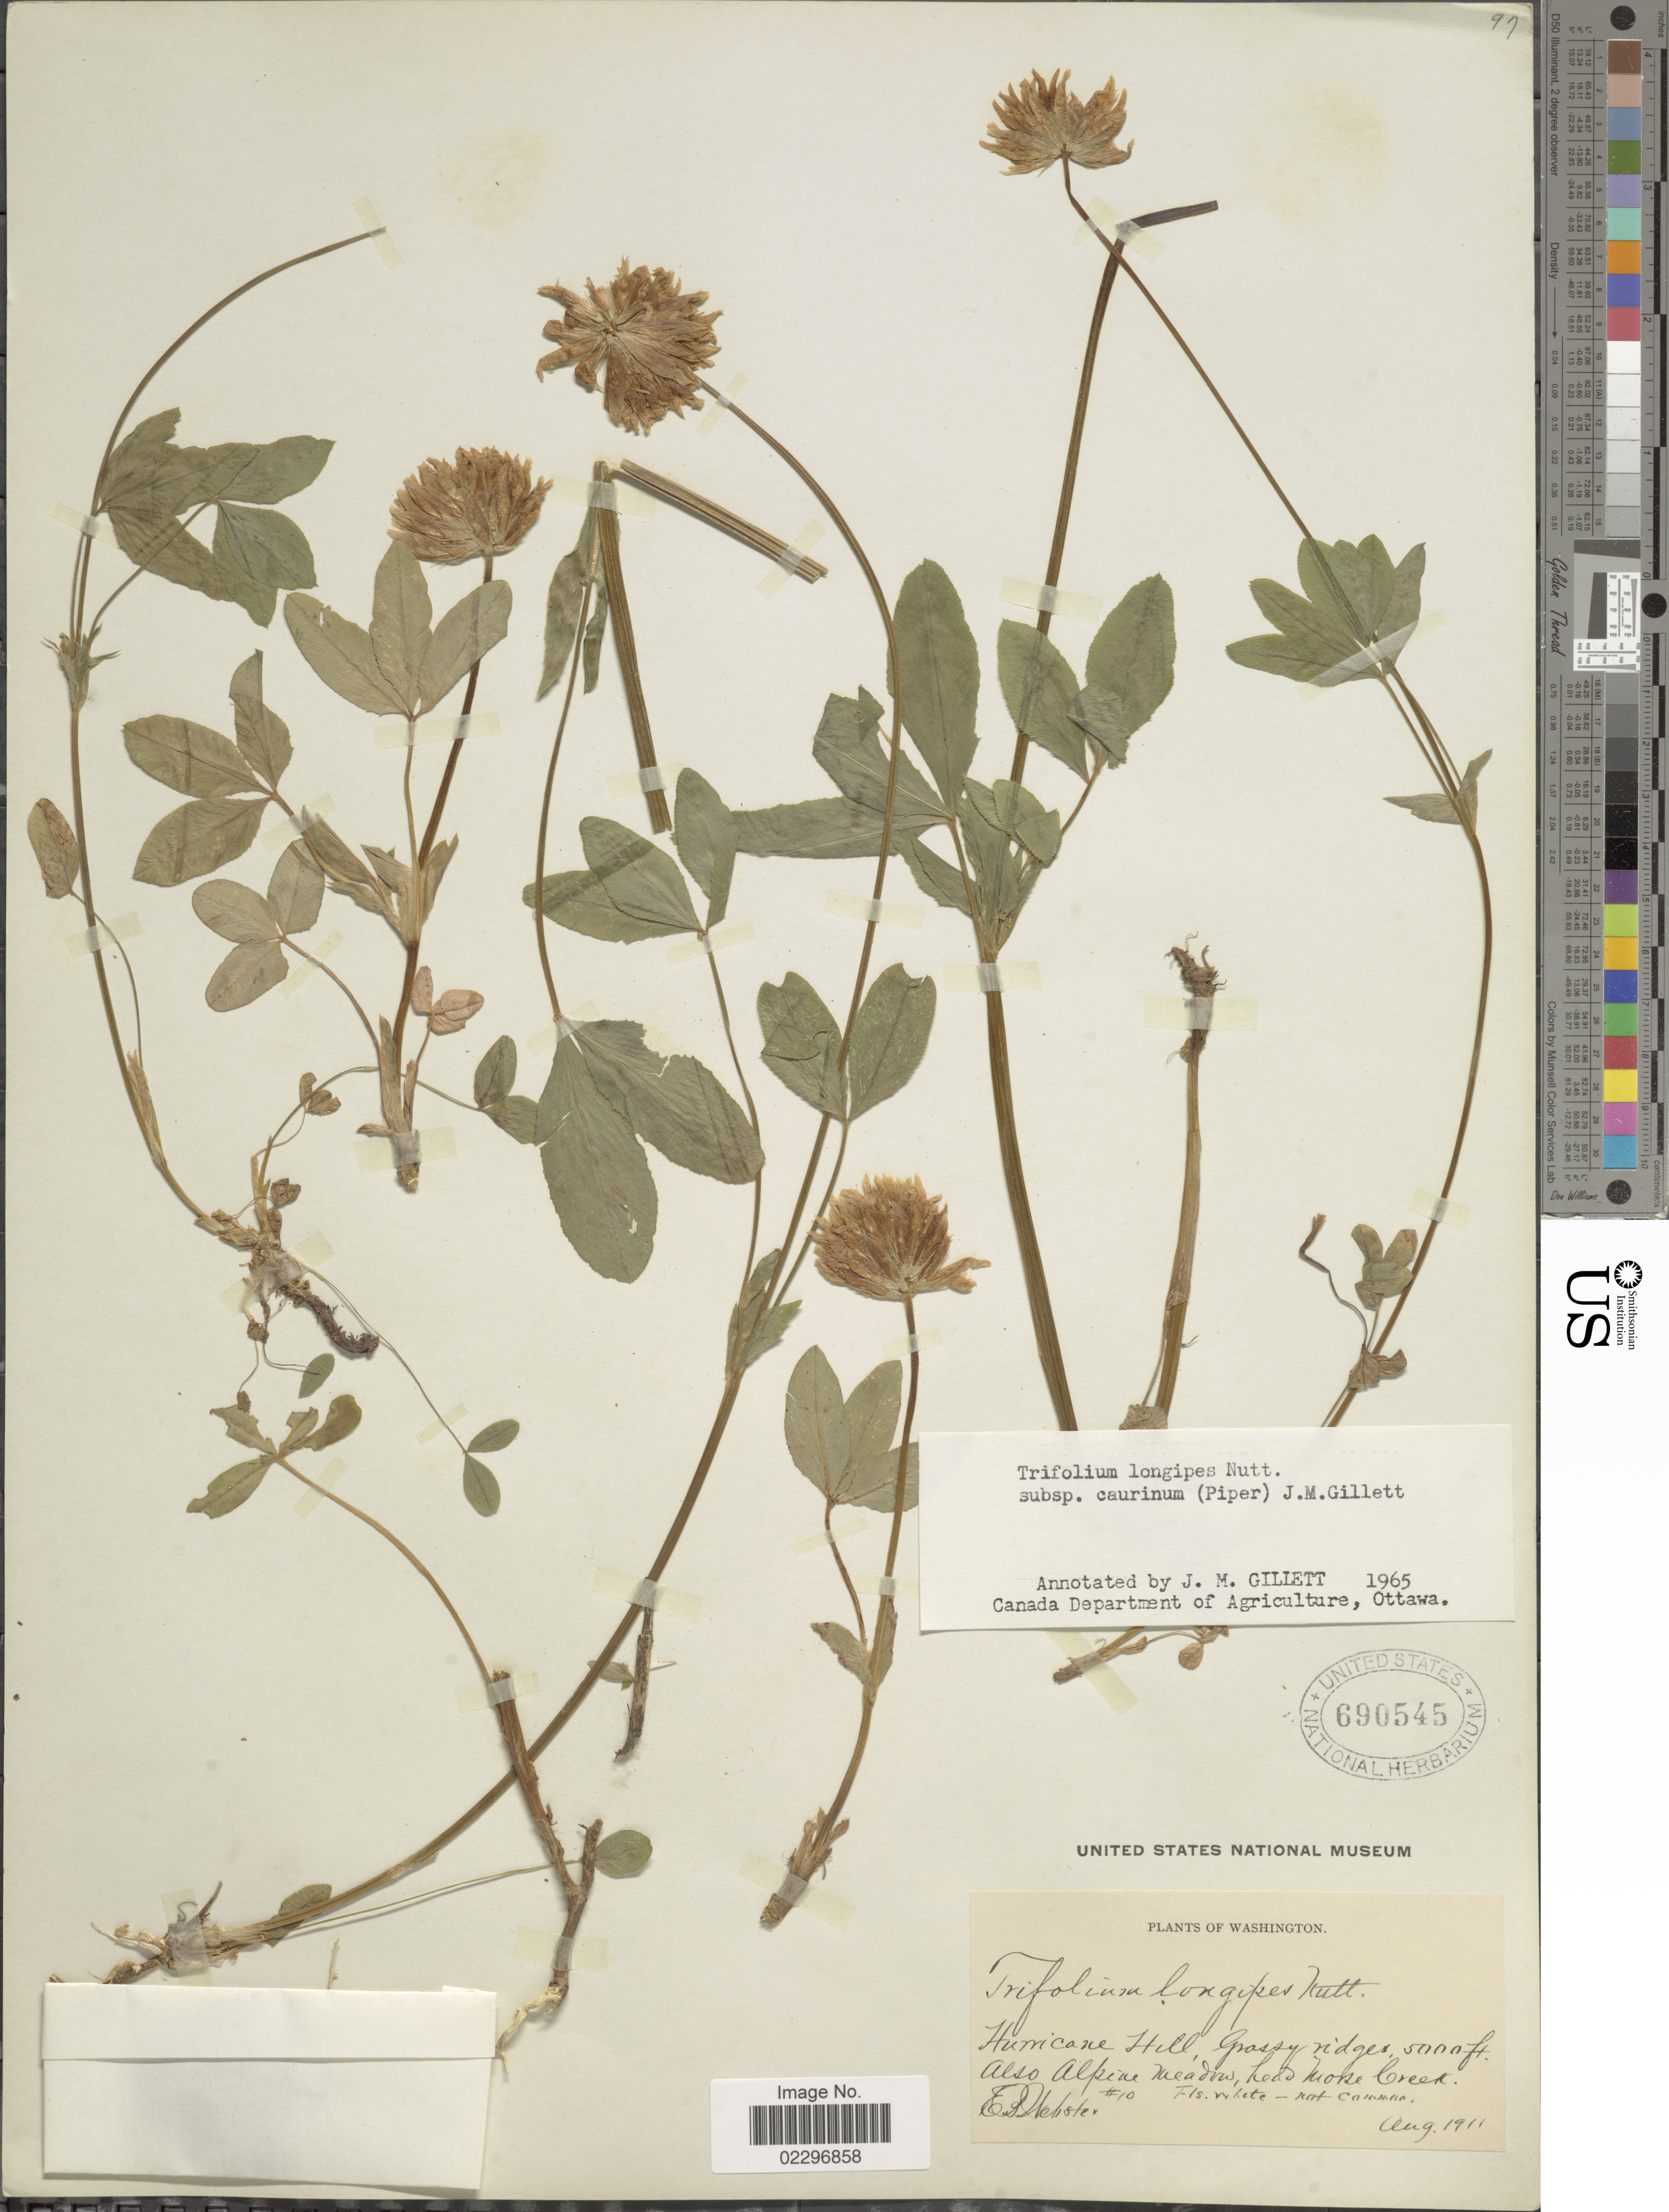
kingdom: Plantae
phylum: Tracheophyta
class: Magnoliopsida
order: Fabales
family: Fabaceae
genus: Trifolium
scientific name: Trifolium longipes subsp. caurinum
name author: (Piper) J.M. Gillett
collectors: E. B. Webster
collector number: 10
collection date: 1911-08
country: United States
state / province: Washington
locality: Hurricane hill, Grassy ridges, Also Alpine meadow, heads Morse Creek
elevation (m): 1524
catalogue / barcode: US 690545